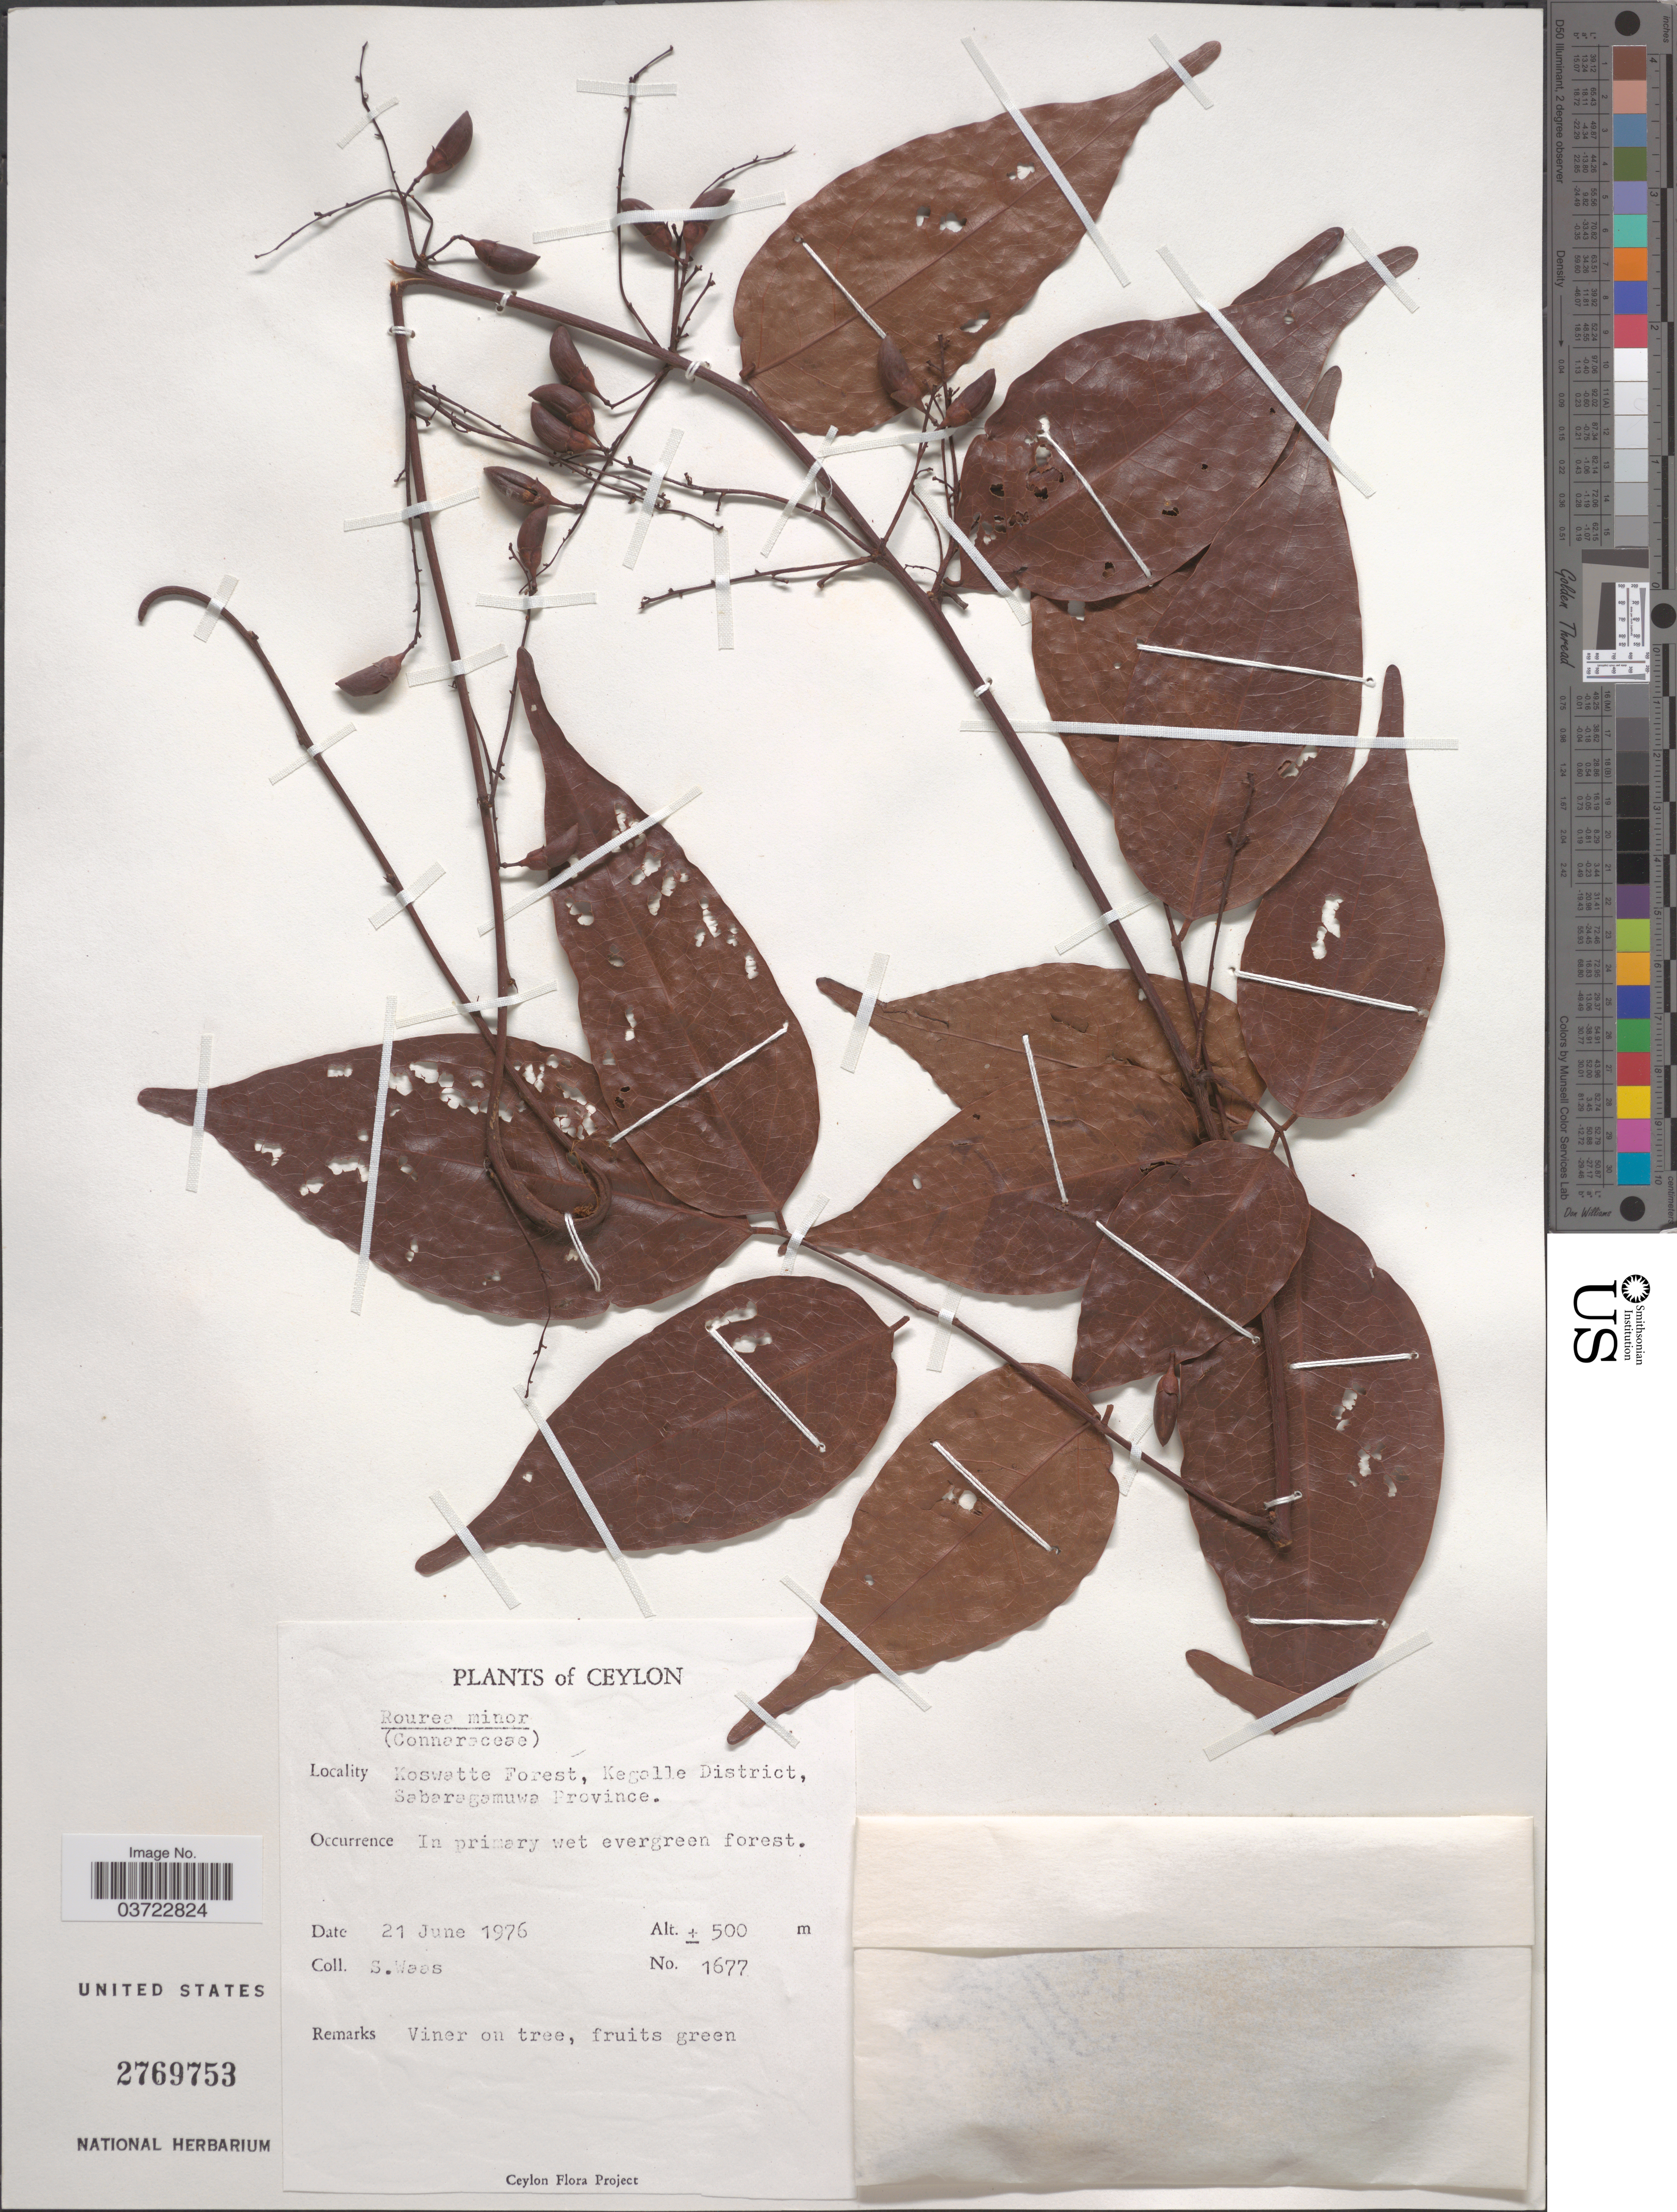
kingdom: Plantae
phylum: Tracheophyta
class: Magnoliopsida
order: Oxalidales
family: Connaraceae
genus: Rourea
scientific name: Rourea minor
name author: (Gaertn.) Leenh.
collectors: S. Waas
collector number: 1677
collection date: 1976-06-21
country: Sri Lanka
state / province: Sabaragamuwa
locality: Ceylon. Koswatte Forest, Kegalle District.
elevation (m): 500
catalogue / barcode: US 2769753